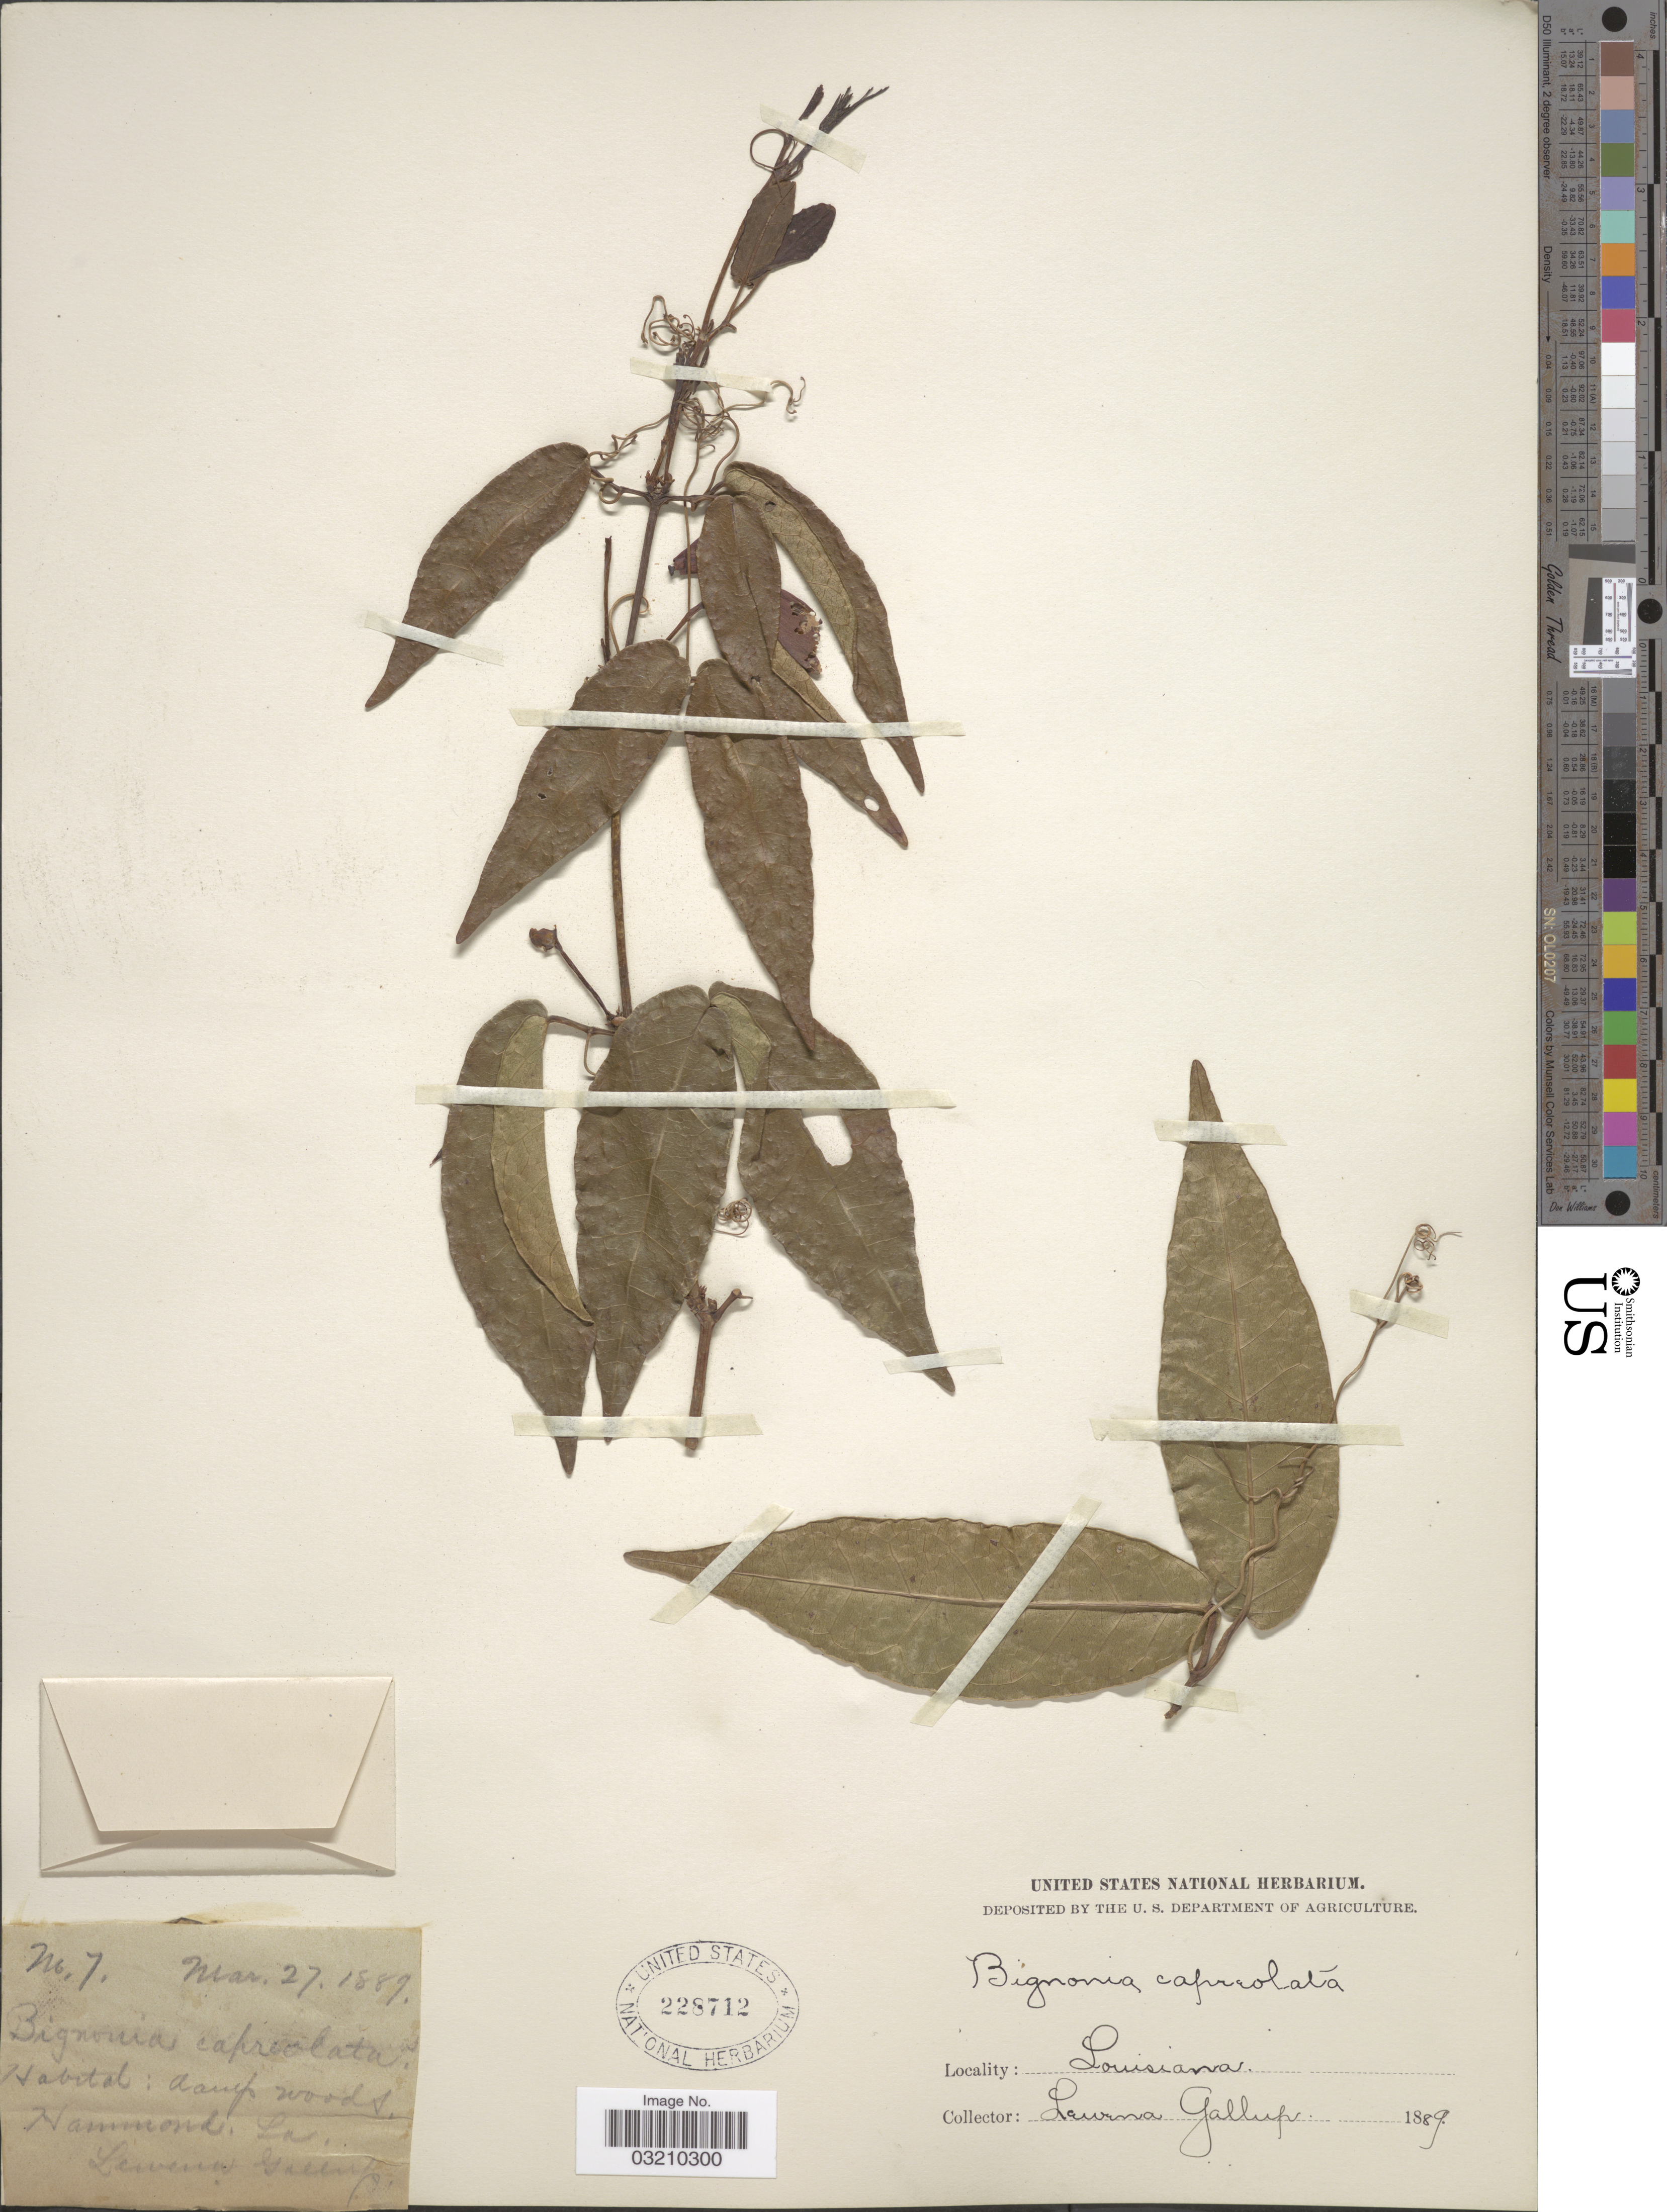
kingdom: Plantae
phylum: Tracheophyta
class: Magnoliopsida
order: Lamiales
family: Bignoniaceae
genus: Bignonia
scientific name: Bignonia capreolata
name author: L.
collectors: L. Gallup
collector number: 7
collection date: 1889-03-27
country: United States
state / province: Louisiana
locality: Hammond.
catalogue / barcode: US 228712